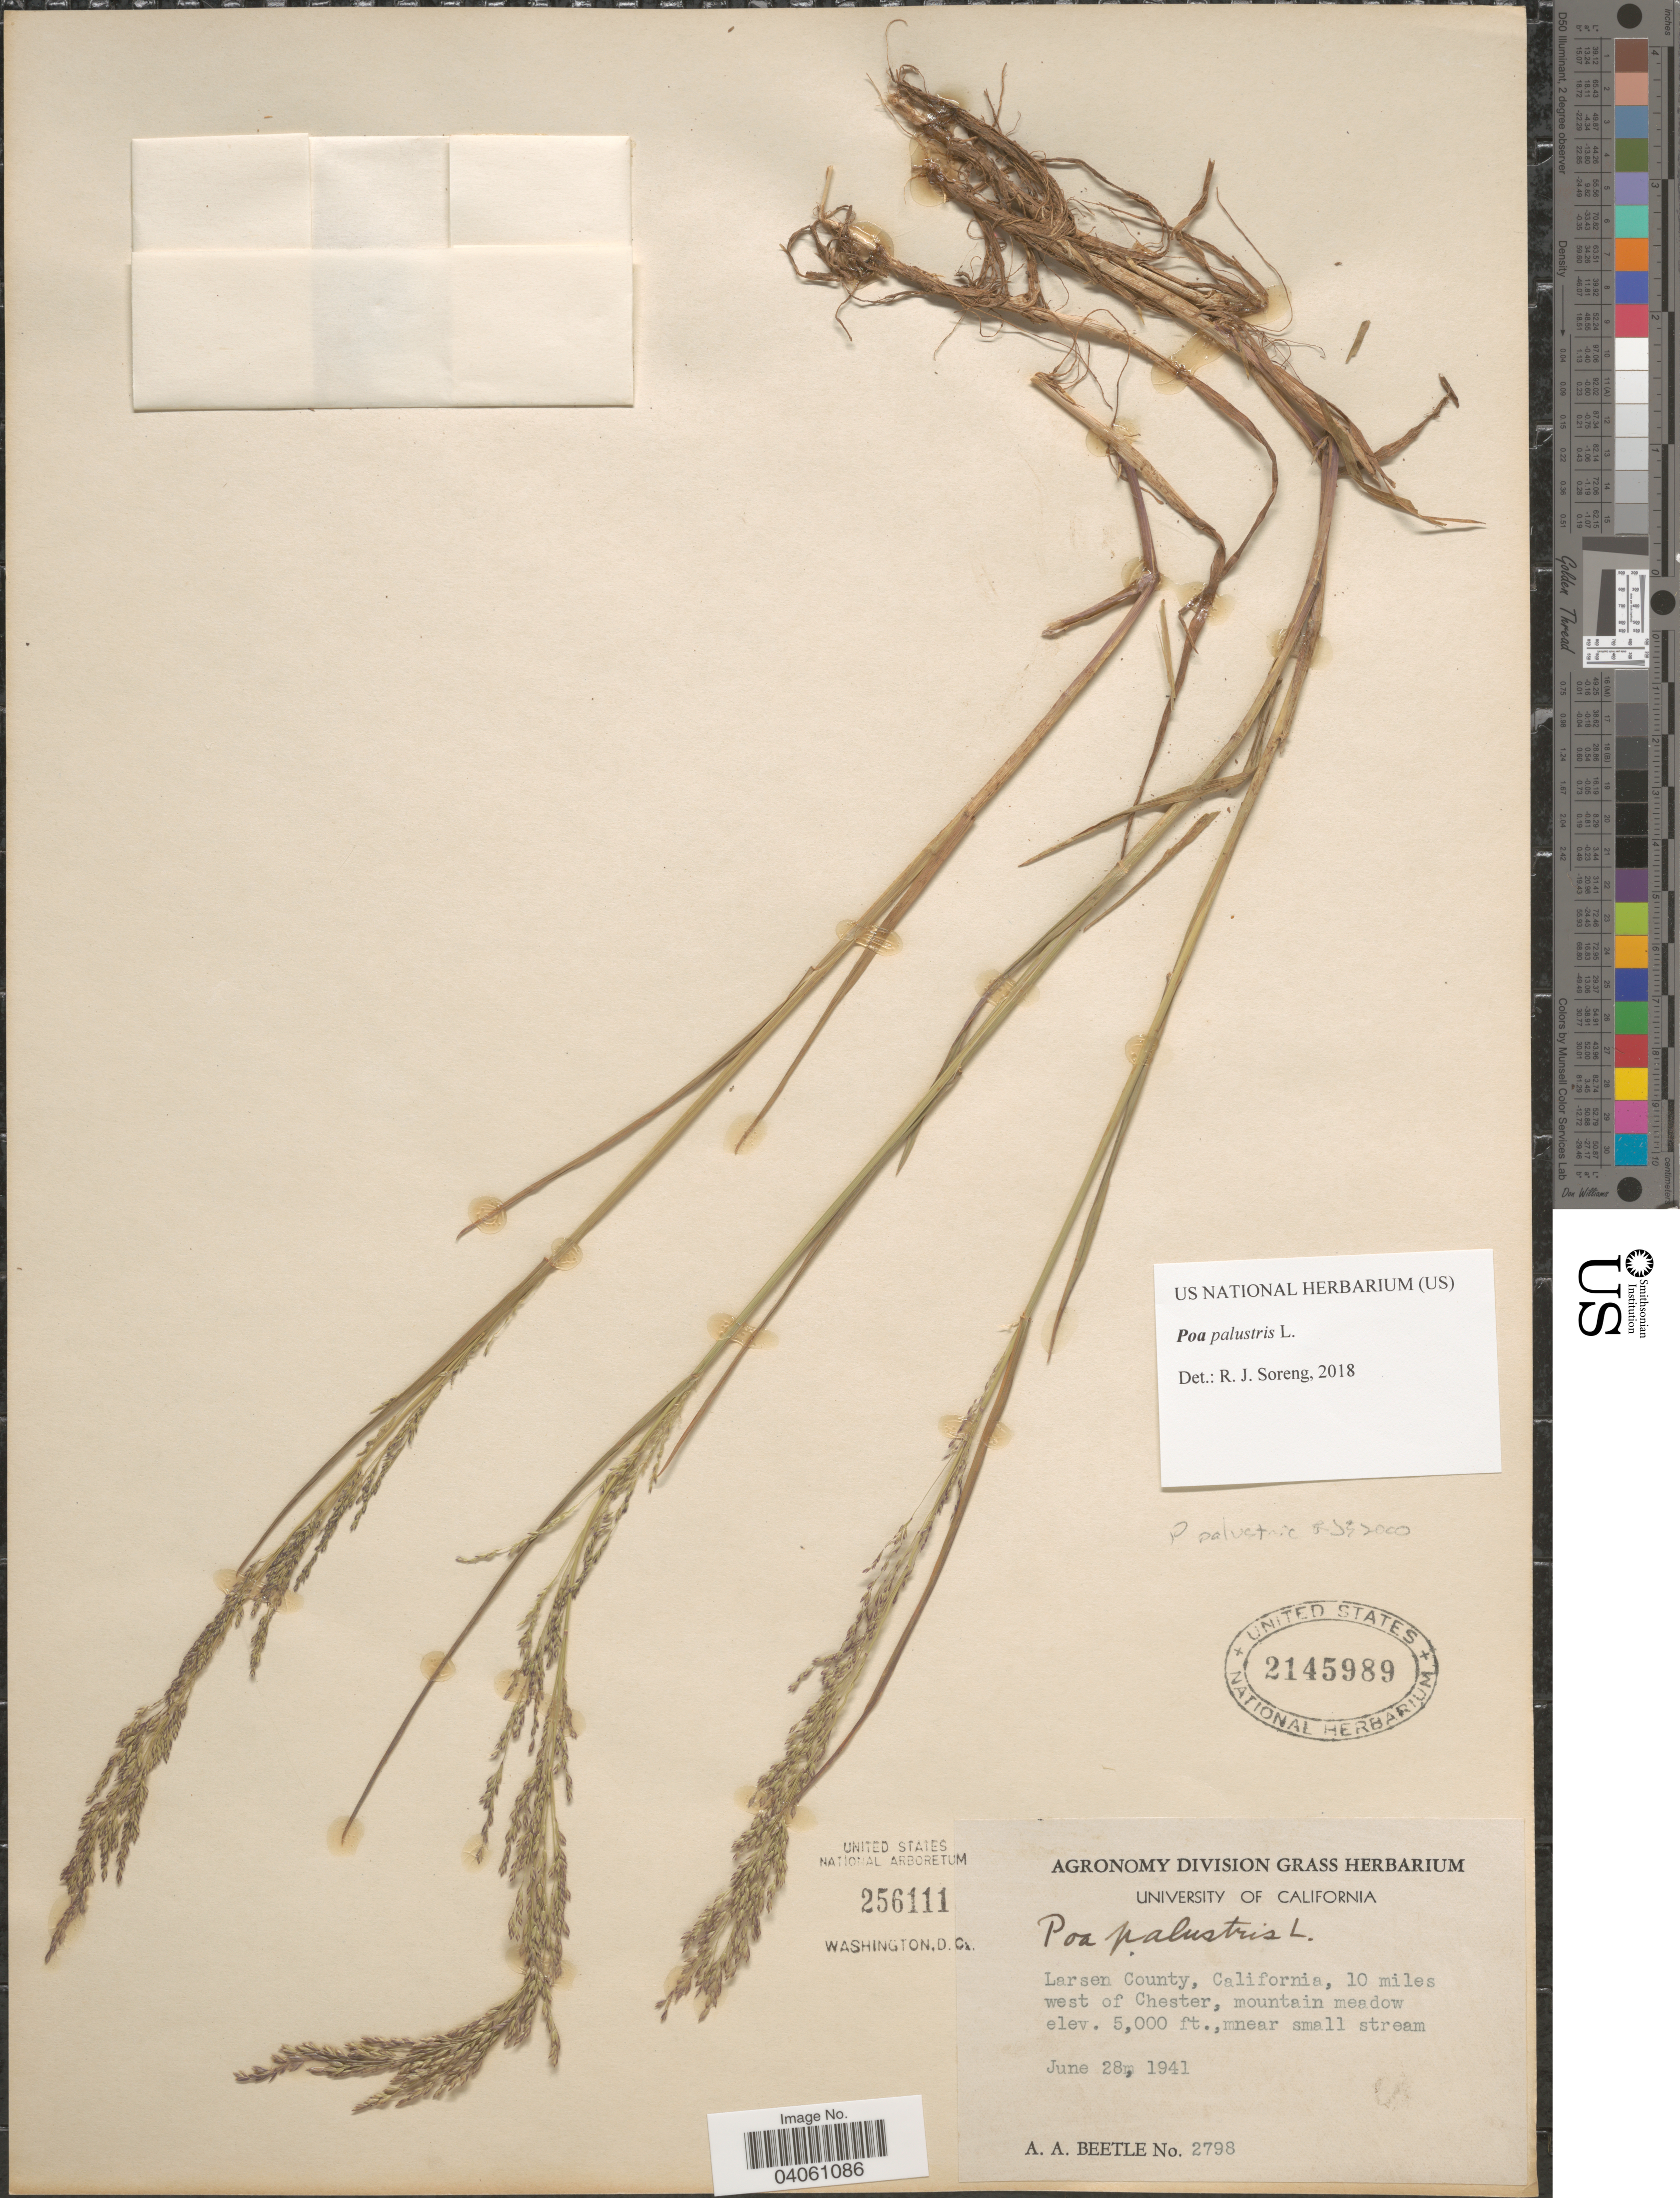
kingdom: Plantae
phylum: Tracheophyta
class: Liliopsida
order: Poales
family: Poaceae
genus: Poa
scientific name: Poa palustris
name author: L.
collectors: A. A. Beetle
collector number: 2798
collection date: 1941-06-28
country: United States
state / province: California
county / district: Lassen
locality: Larsen County, 10 miles west of Chester, mountain meadow.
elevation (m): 1524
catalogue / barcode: US 2145989